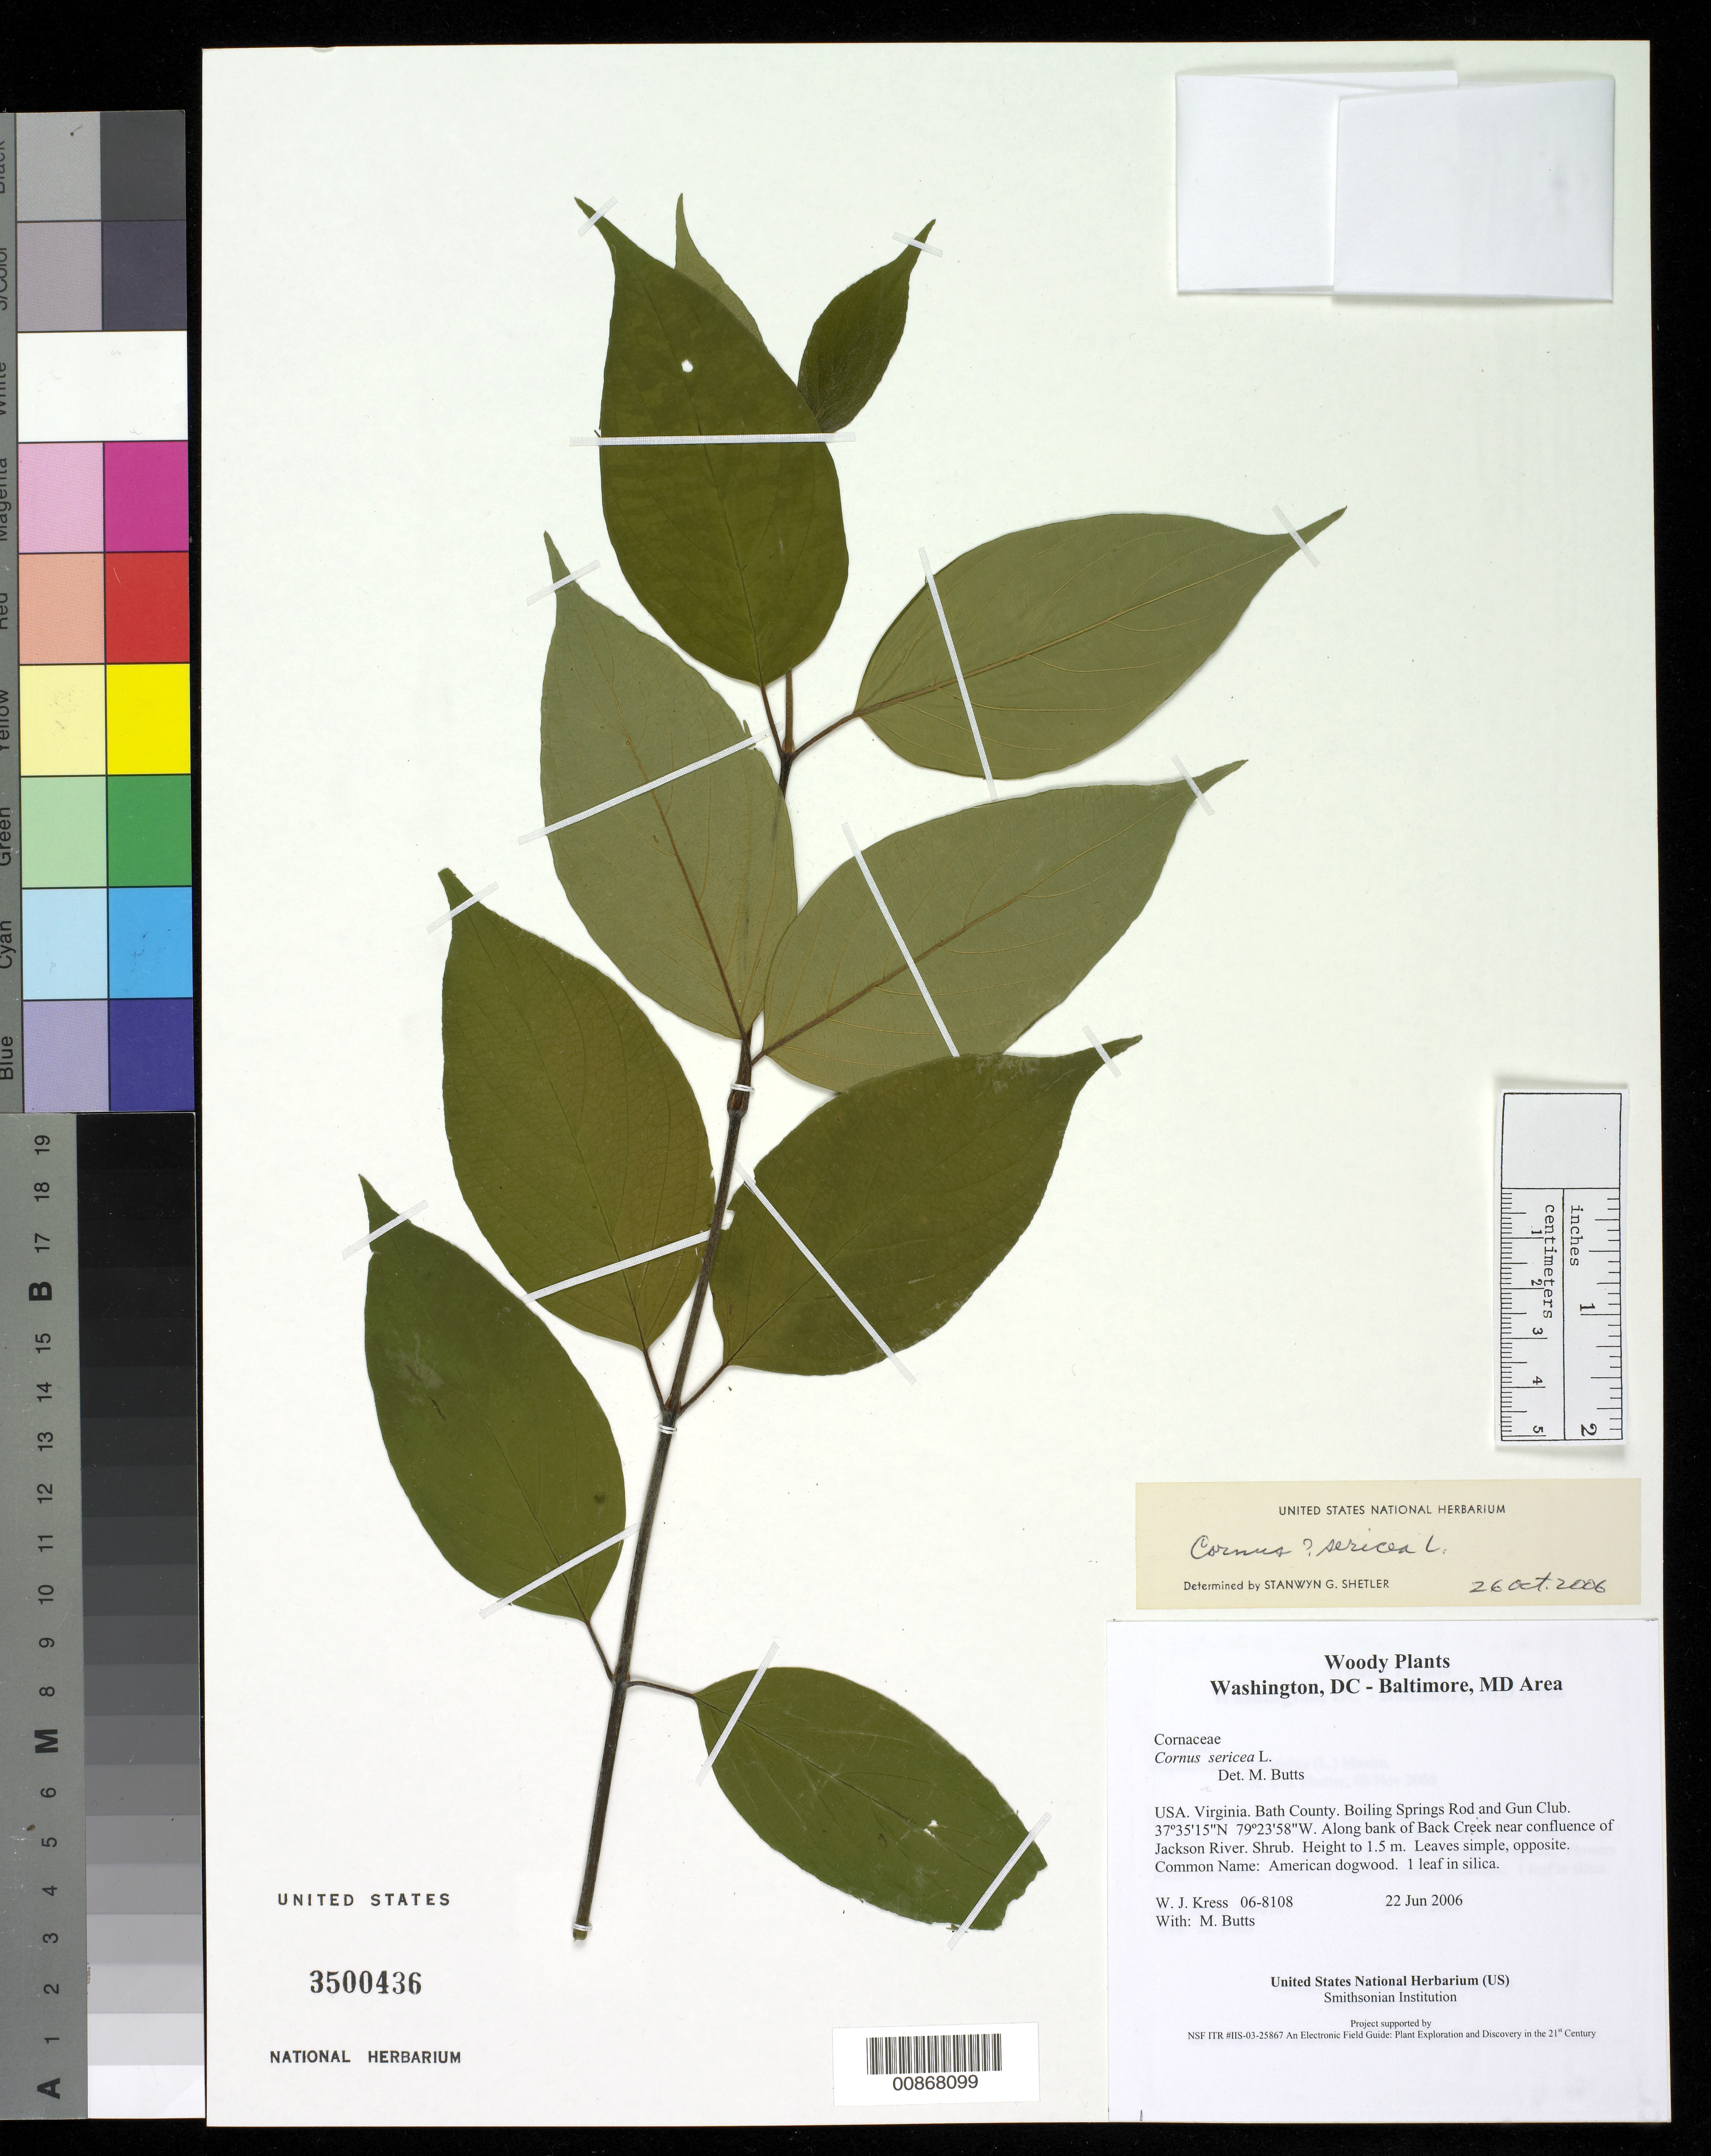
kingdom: Plantae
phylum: Tracheophyta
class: Magnoliopsida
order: Rosales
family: Rosaceae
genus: Physocarpus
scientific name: Physocarpus opulifolius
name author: (L.) Maxim.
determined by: Butts, M. B.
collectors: W. J. Kress & M. B. Butts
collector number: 06-8108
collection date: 2006-06-22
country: United States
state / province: Virginia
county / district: Bath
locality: Boiling Springs Rod and Gun Club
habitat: Along bank of Back Creek near confluence of Jackson River.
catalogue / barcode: US 3500436